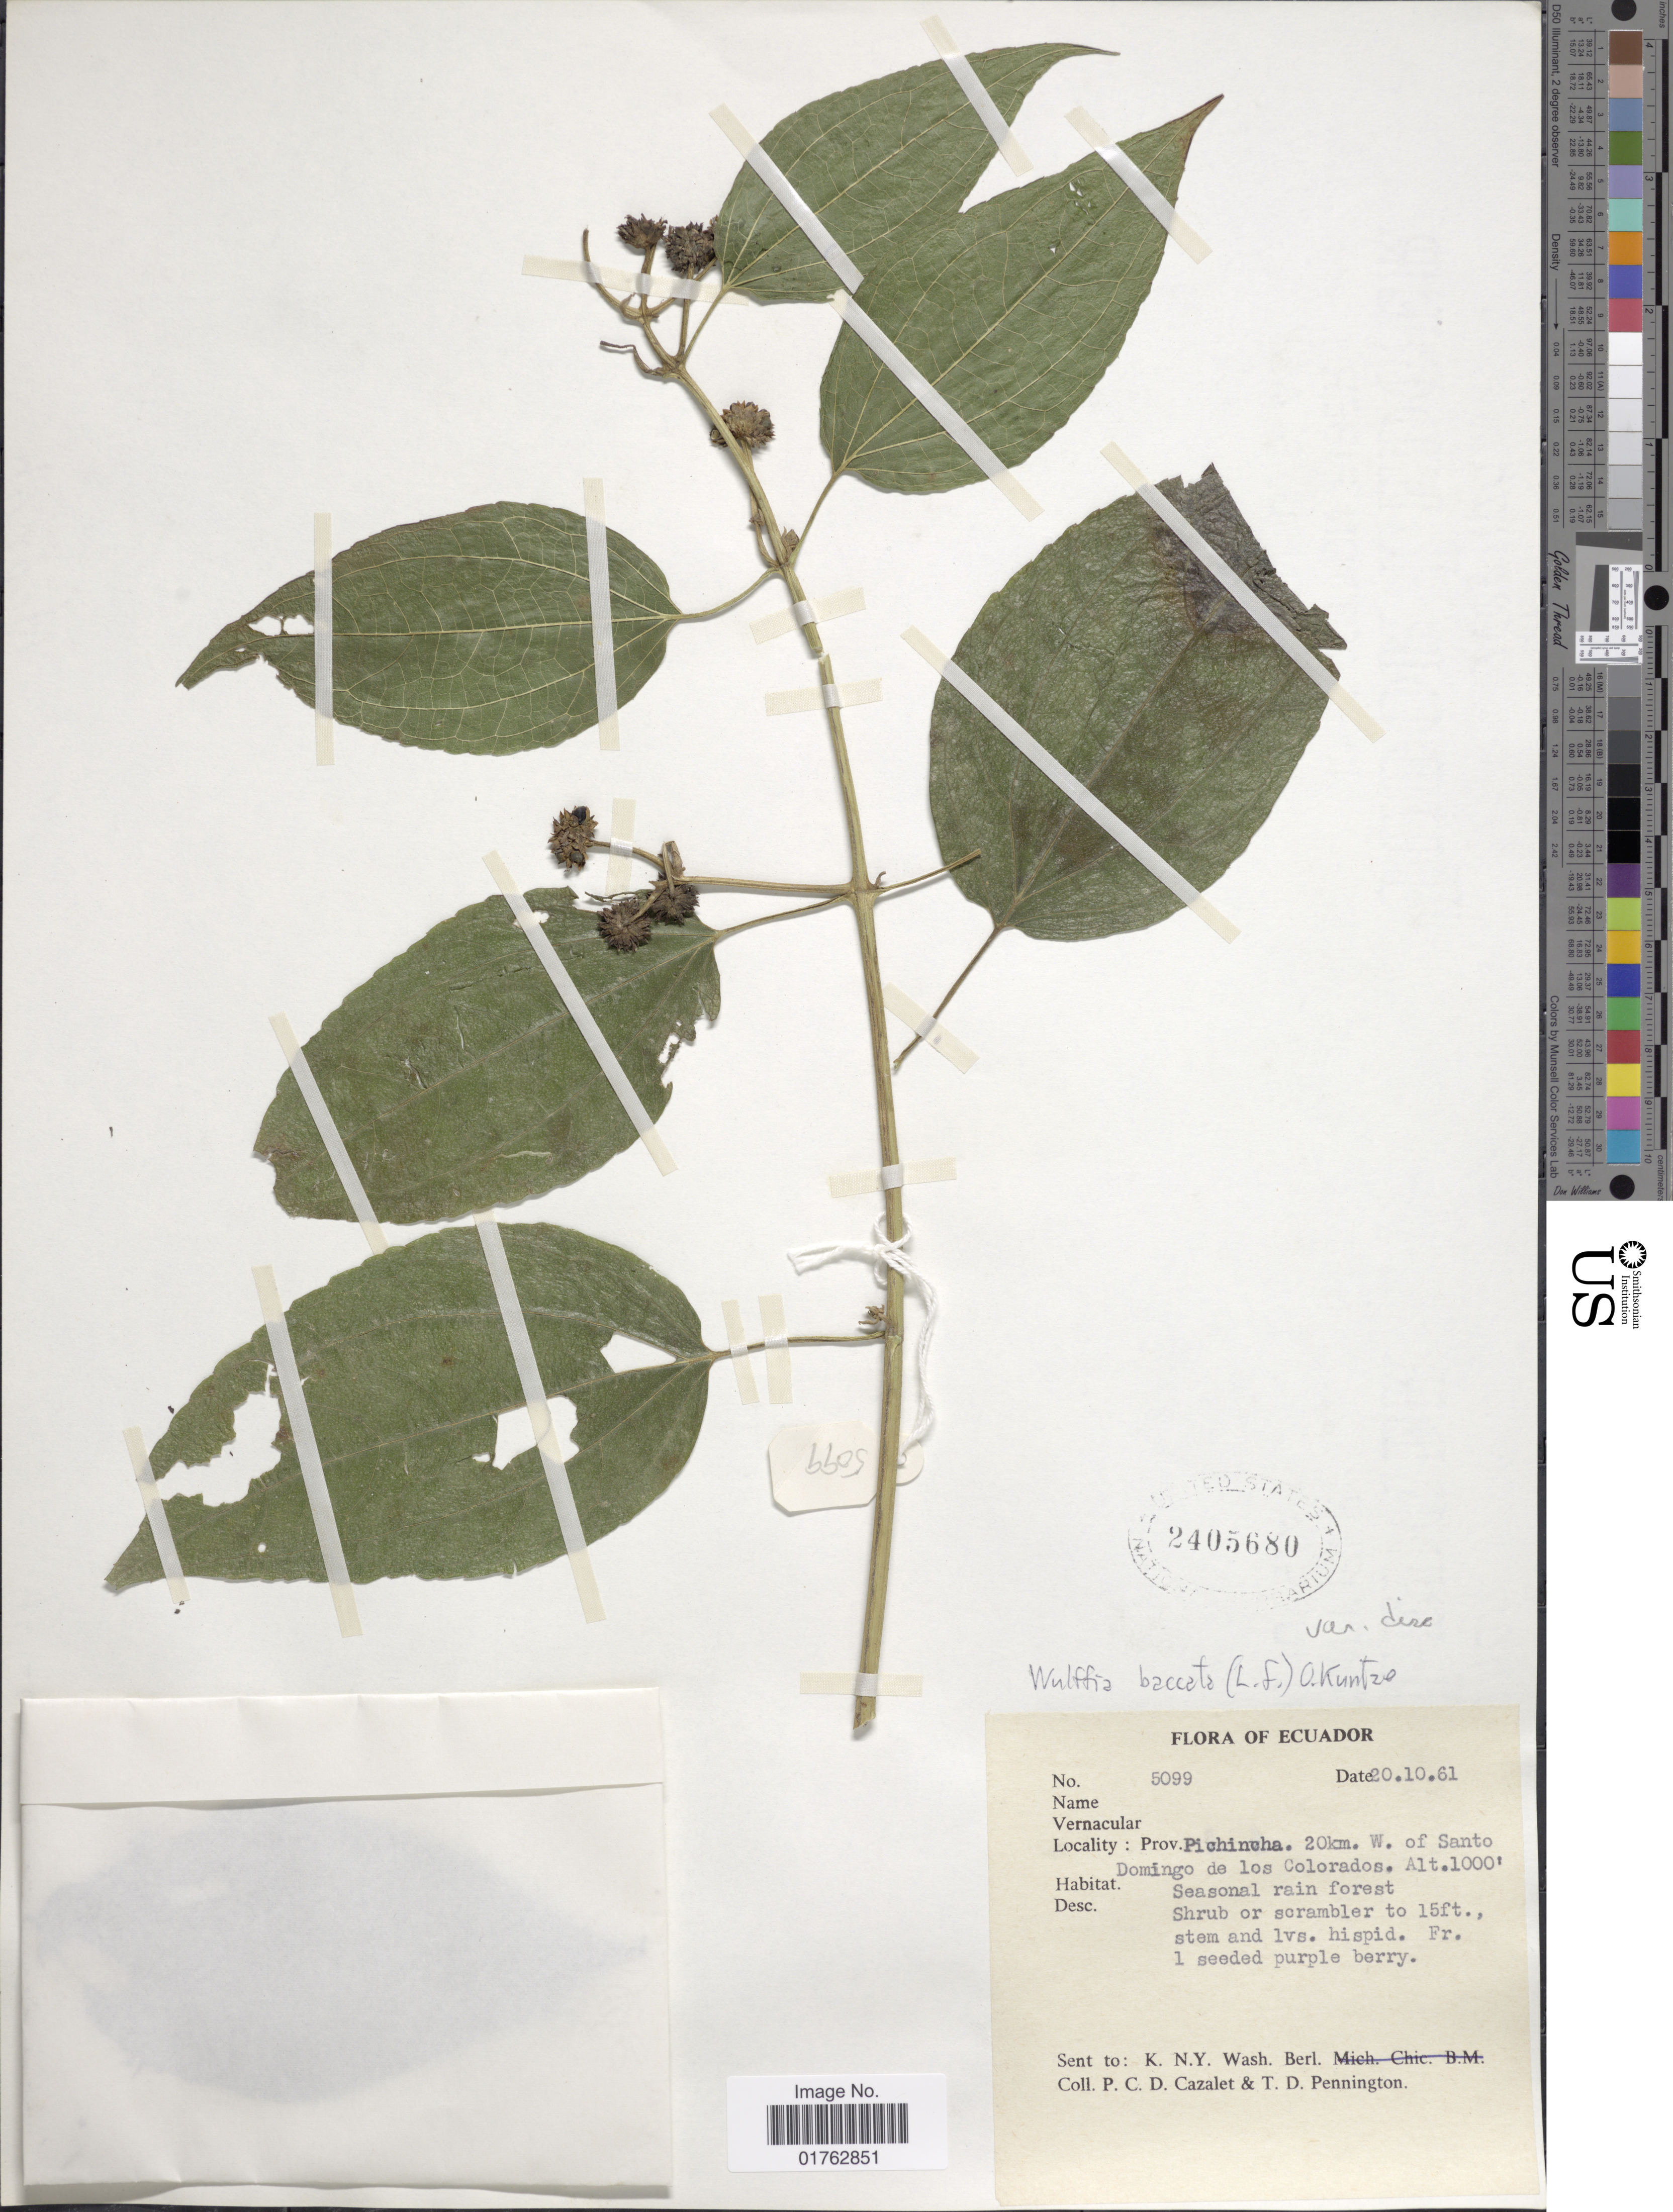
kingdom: Plantae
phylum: Tracheophyta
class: Magnoliopsida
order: Asterales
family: Asteraceae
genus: Wulffia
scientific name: Wulffia baccata var. discoidea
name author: S.F. Blake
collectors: P. C. D. Cazalet & T. D. Pennington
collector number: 5099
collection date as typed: Transcribed d/m/y: 20/10/61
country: Ecuador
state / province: Pichincha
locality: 20 km. W. of Santo Domingo de los Colorados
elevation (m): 305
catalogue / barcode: US 2405680